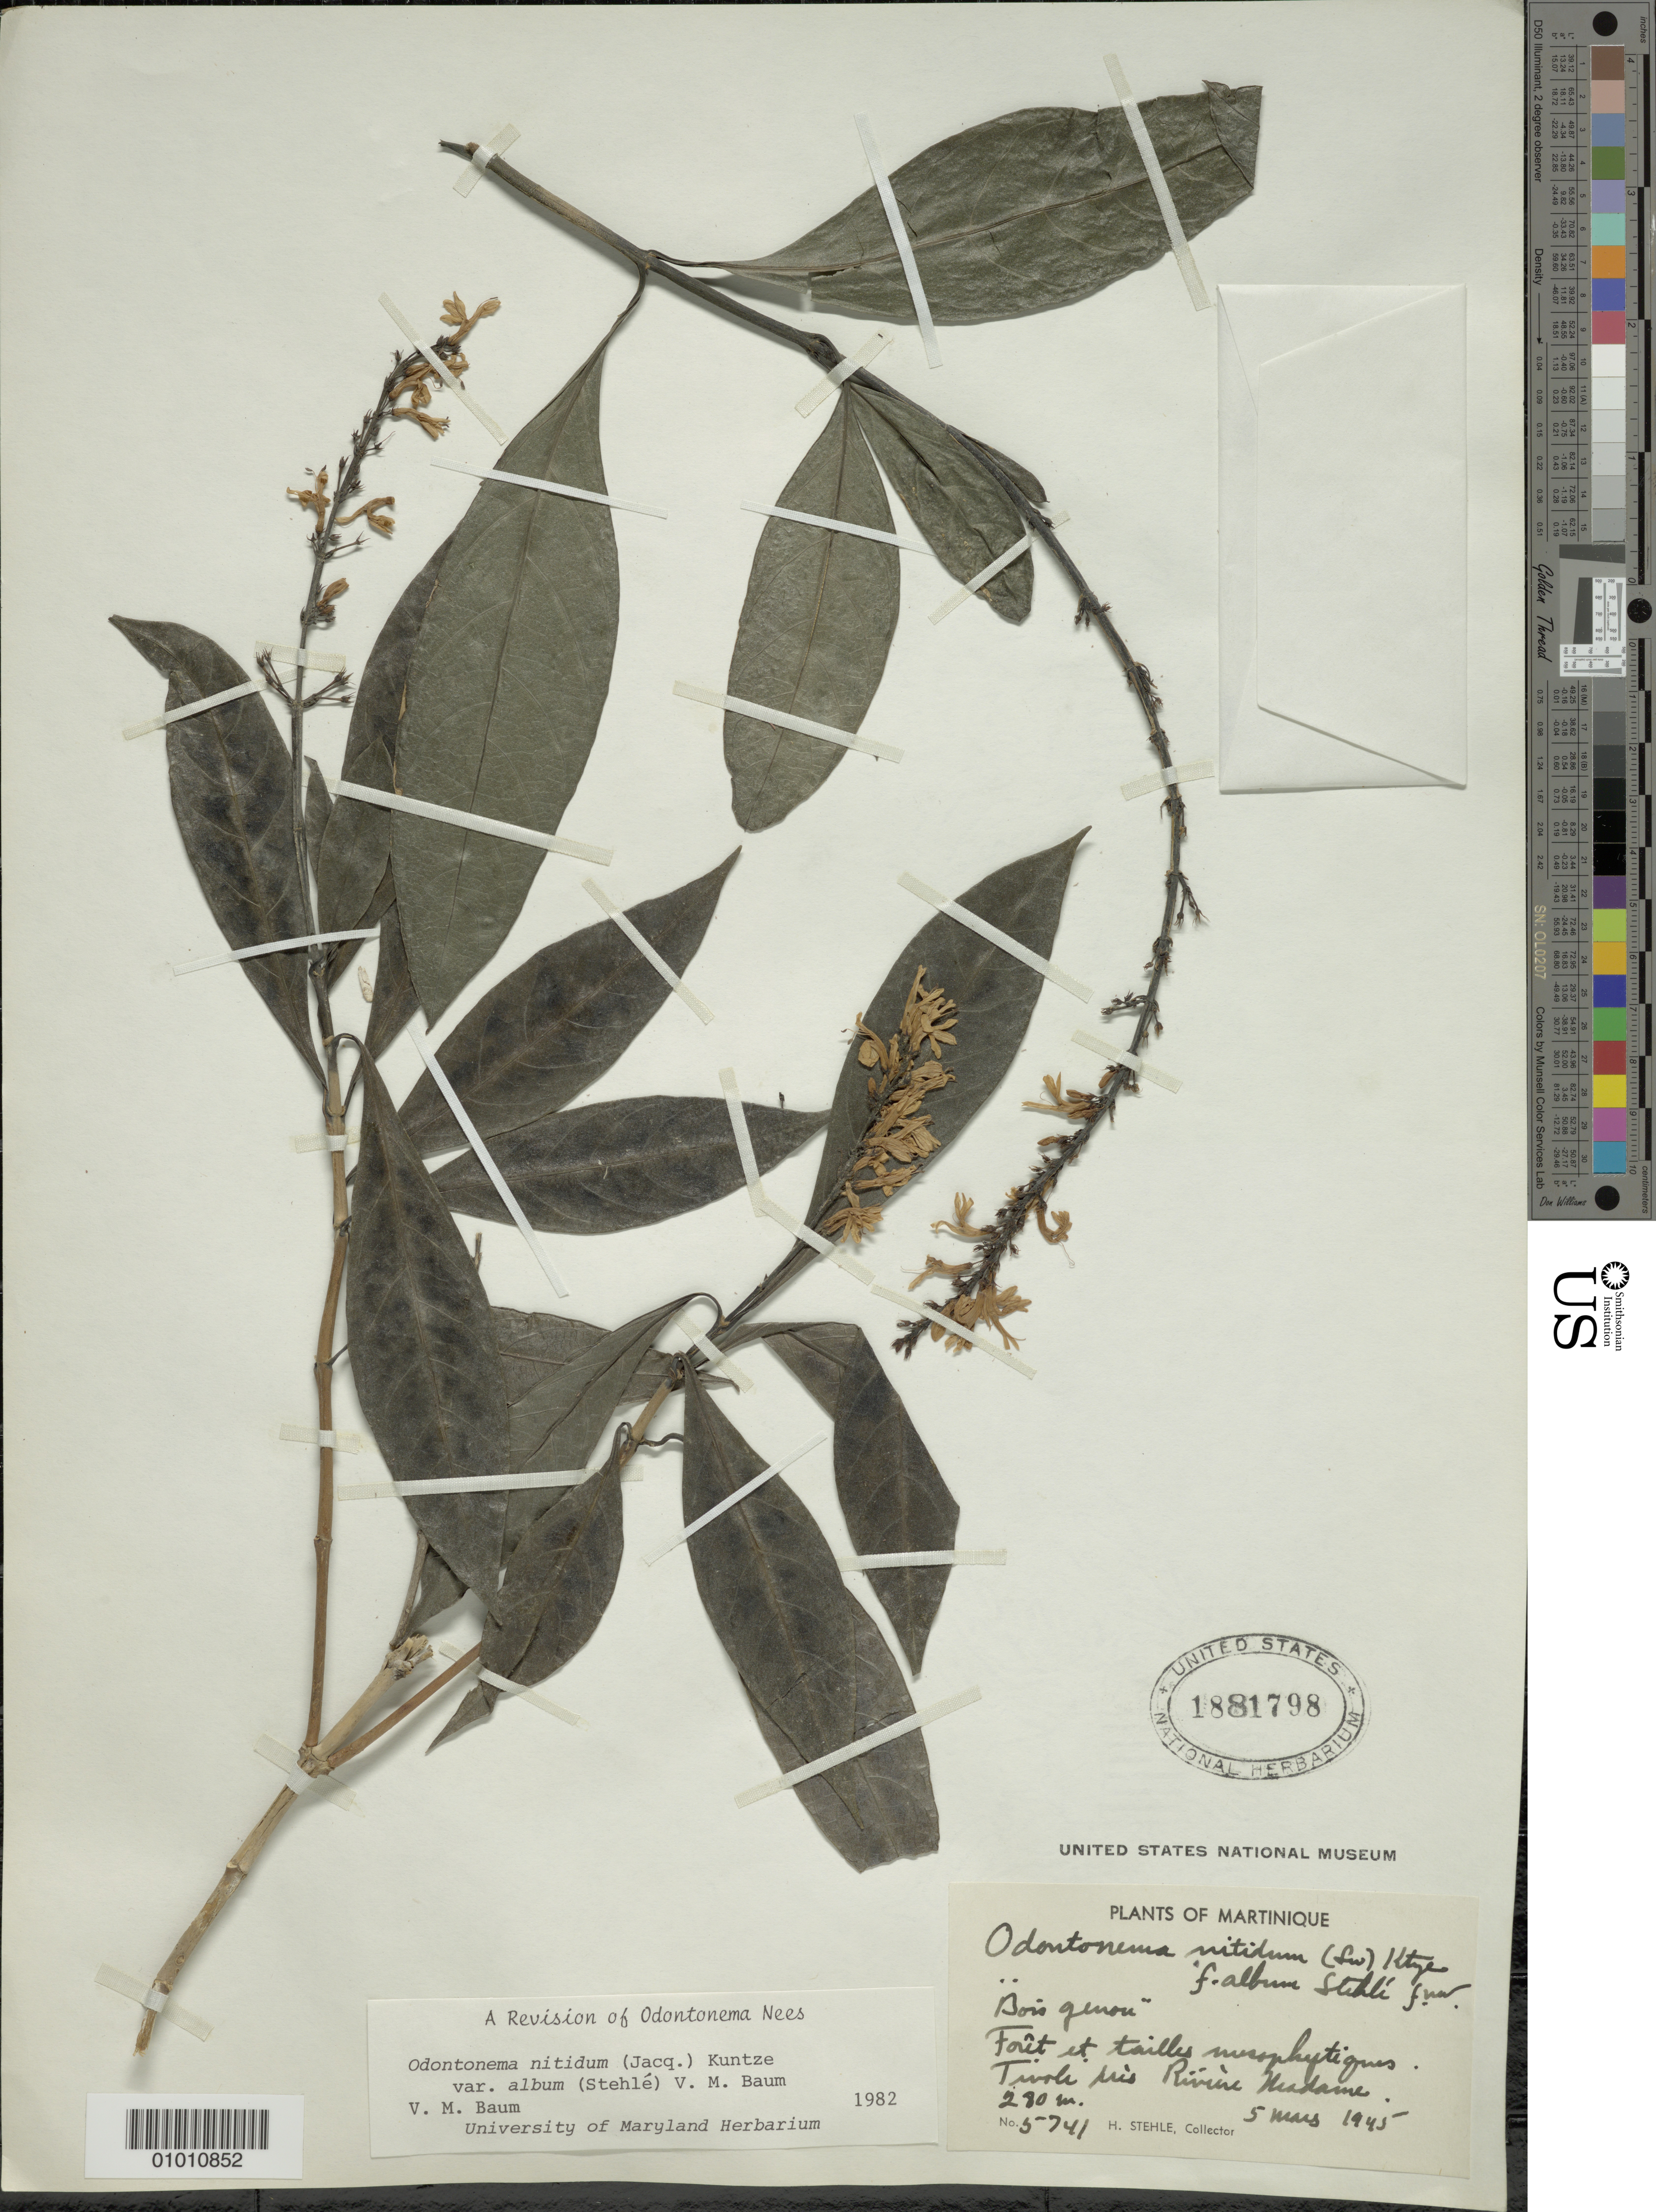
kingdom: Plantae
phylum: Tracheophyta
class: Magnoliopsida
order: Lamiales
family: Acanthaceae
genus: Odontonema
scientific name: Odontonema nitidum var. album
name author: (Stehlé) V.M. Baum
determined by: Baum, V. M.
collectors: H. Stehlé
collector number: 5741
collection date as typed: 05 Mar 1945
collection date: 1945-03-05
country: Martinique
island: Martinique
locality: Tivoli près Rivière Madame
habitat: Forêt et taillis mésophytiques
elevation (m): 280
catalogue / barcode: US 1881798